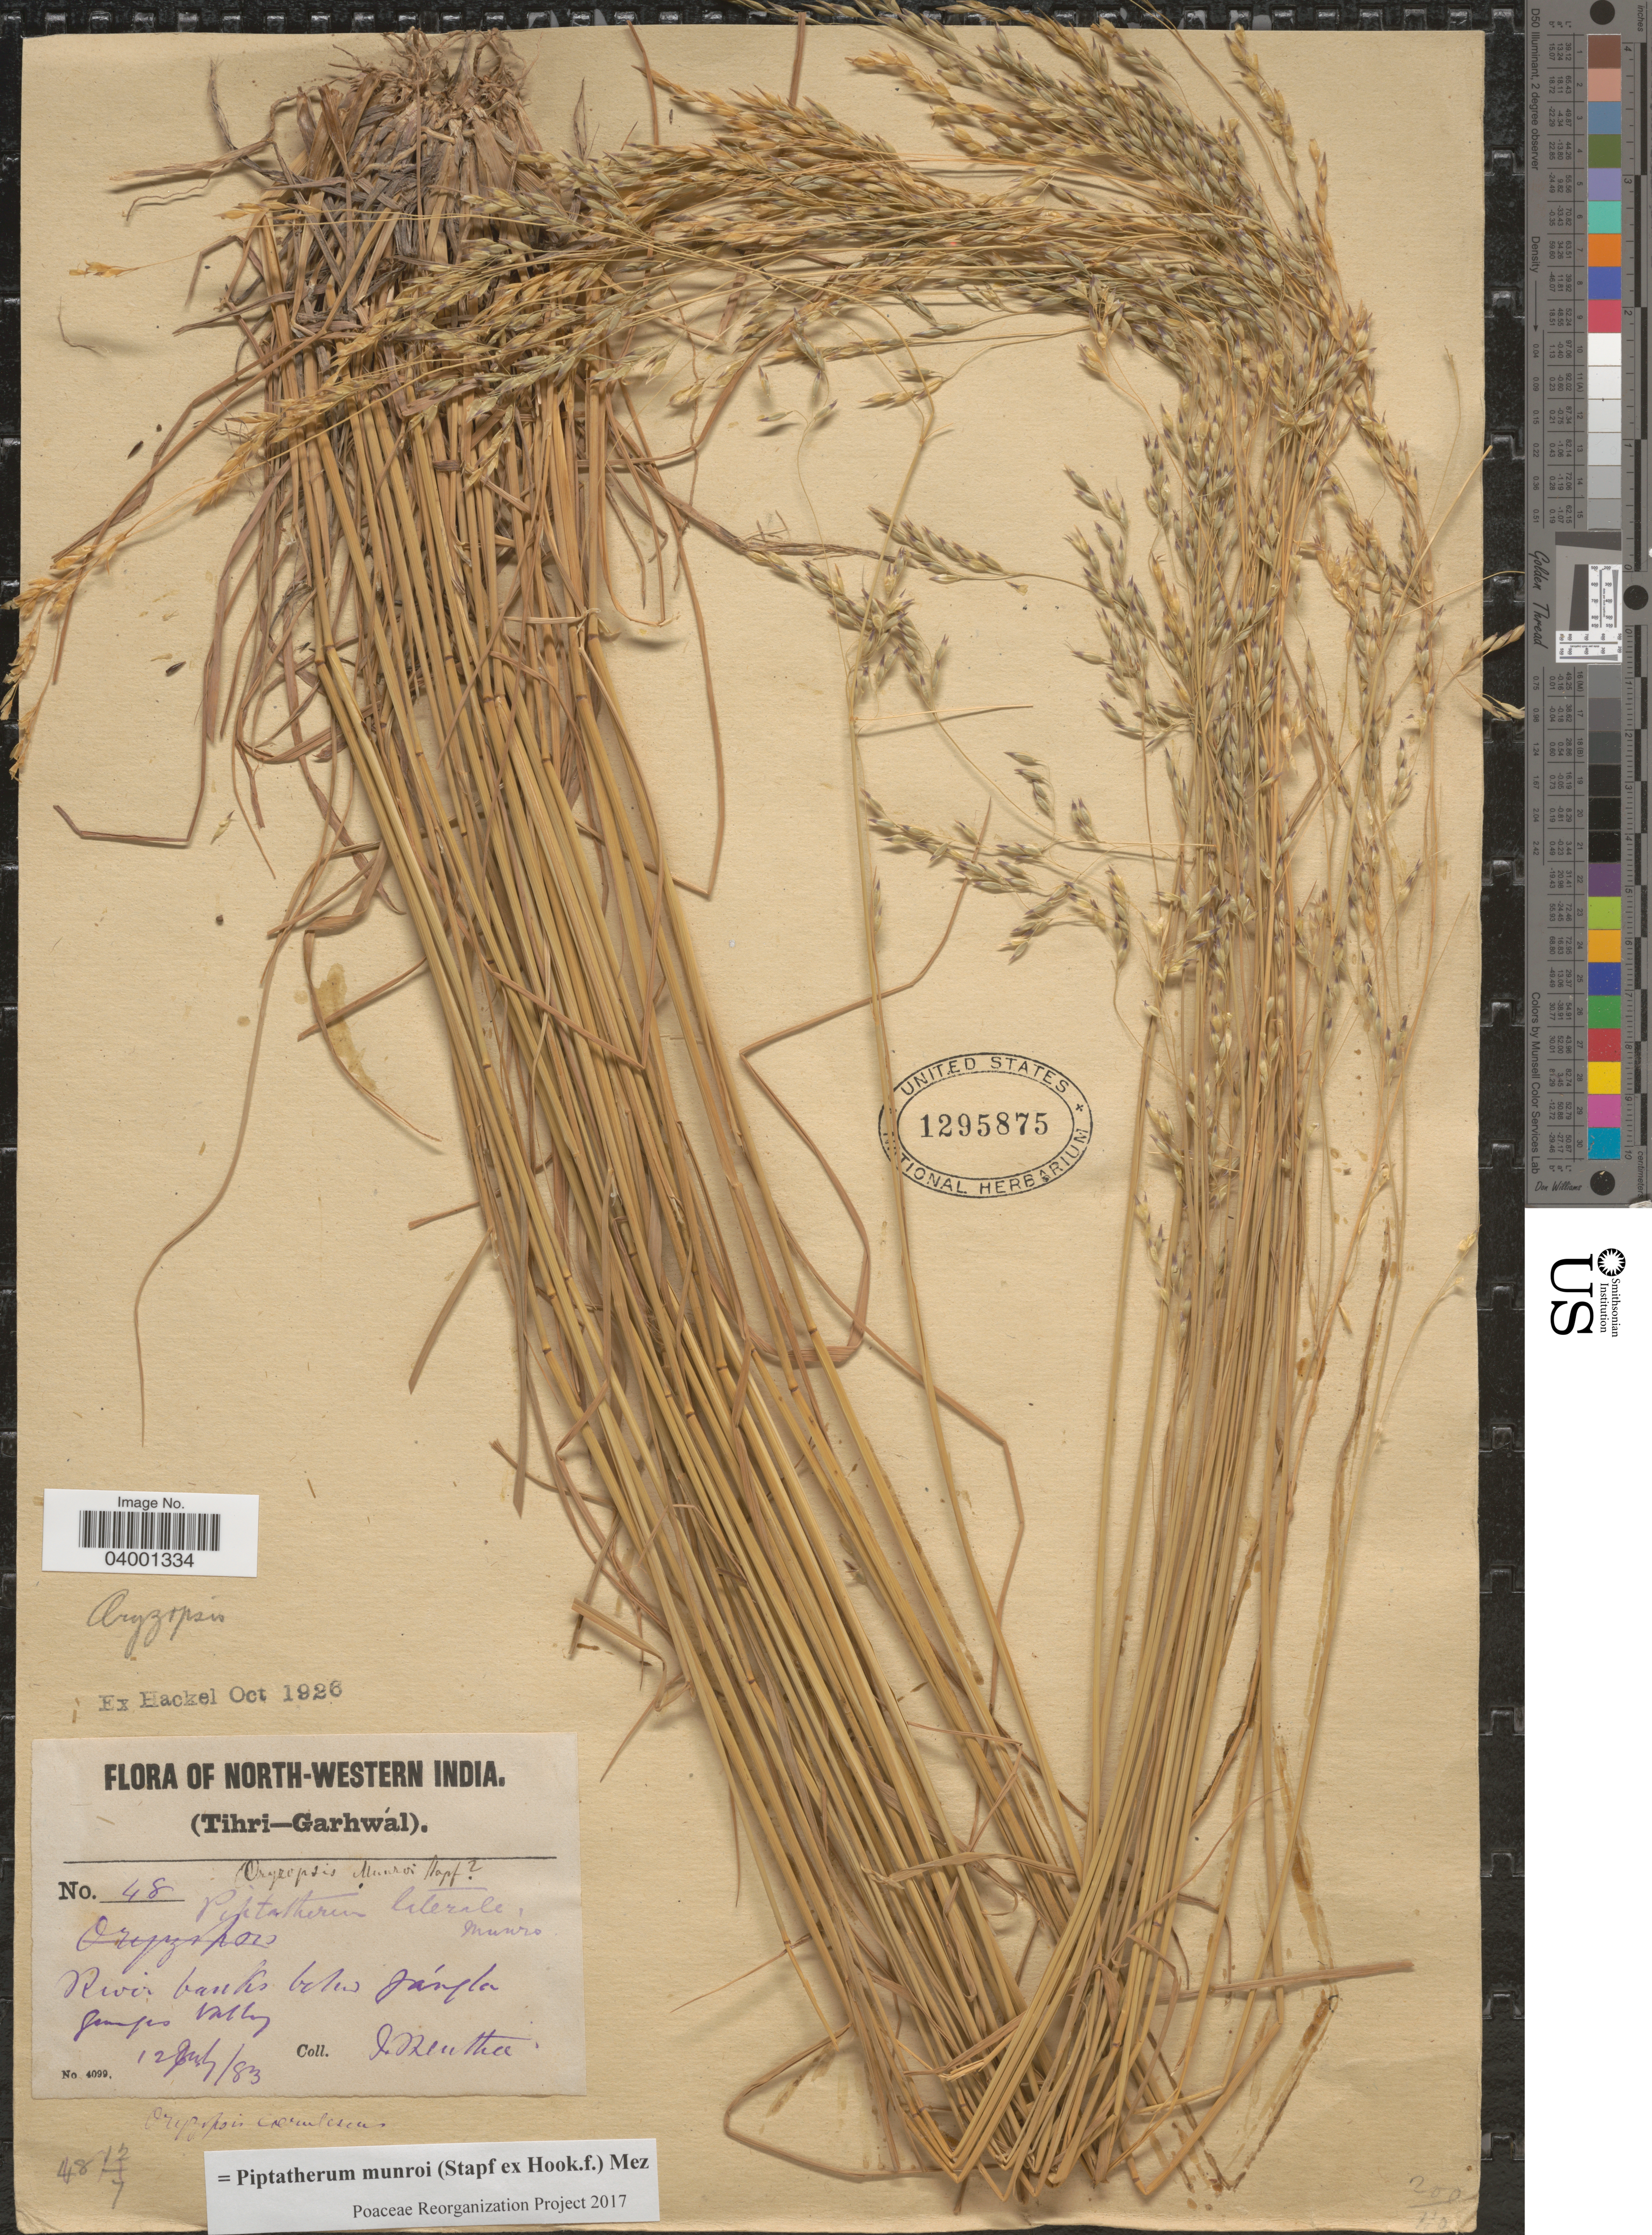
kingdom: Plantae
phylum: Tracheophyta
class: Liliopsida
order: Poales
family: Poaceae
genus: Piptatherum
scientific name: Piptatherum munroi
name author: (Stapf) Mez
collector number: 48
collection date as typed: Transcribed d/m/y: 12/7/83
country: India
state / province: Uttarakhand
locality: North-Western India. (Tihri-Garhwal). River banks below Jángla Ganges Valley. [interpreted]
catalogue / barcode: US 1295875